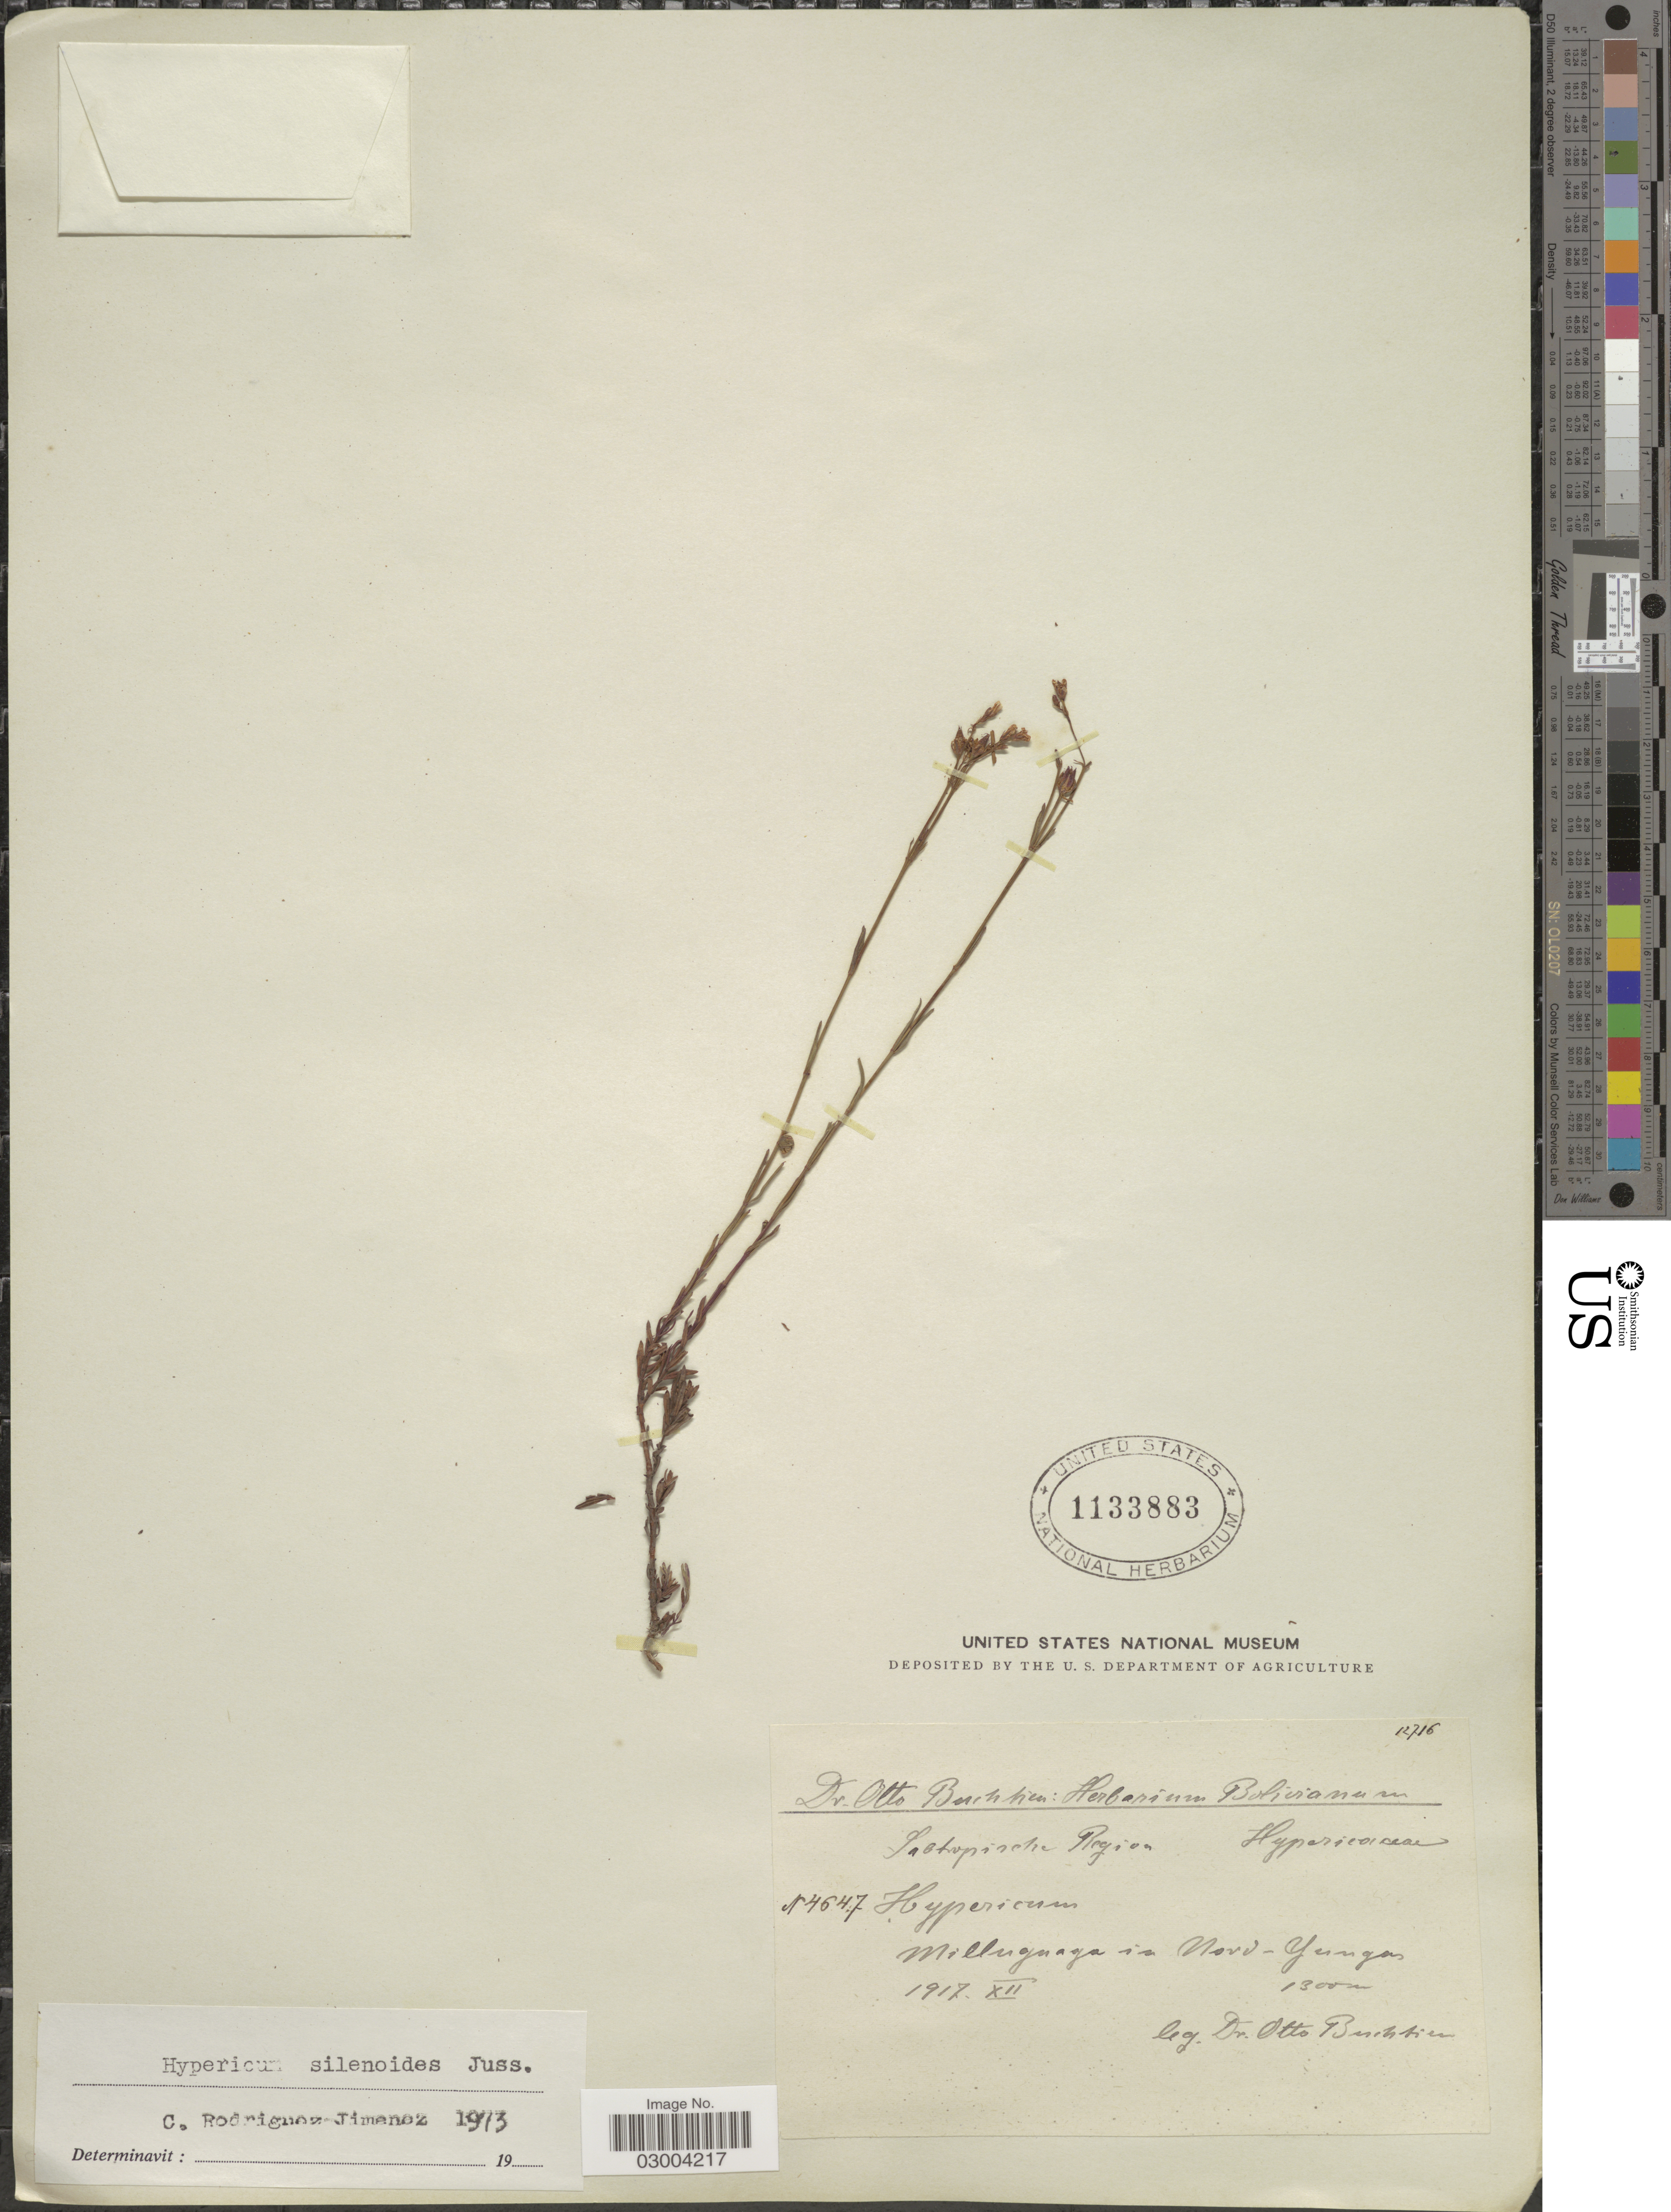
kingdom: Plantae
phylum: Tracheophyta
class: Magnoliopsida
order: Malpighiales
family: Hypericaceae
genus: Hypericum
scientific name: Hypericum silenoides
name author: Juss.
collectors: O. Buchtien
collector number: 4647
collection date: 1917-12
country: Bolivia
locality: Milluguaya in Nord-Yungas.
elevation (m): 1300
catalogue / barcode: US 1133883